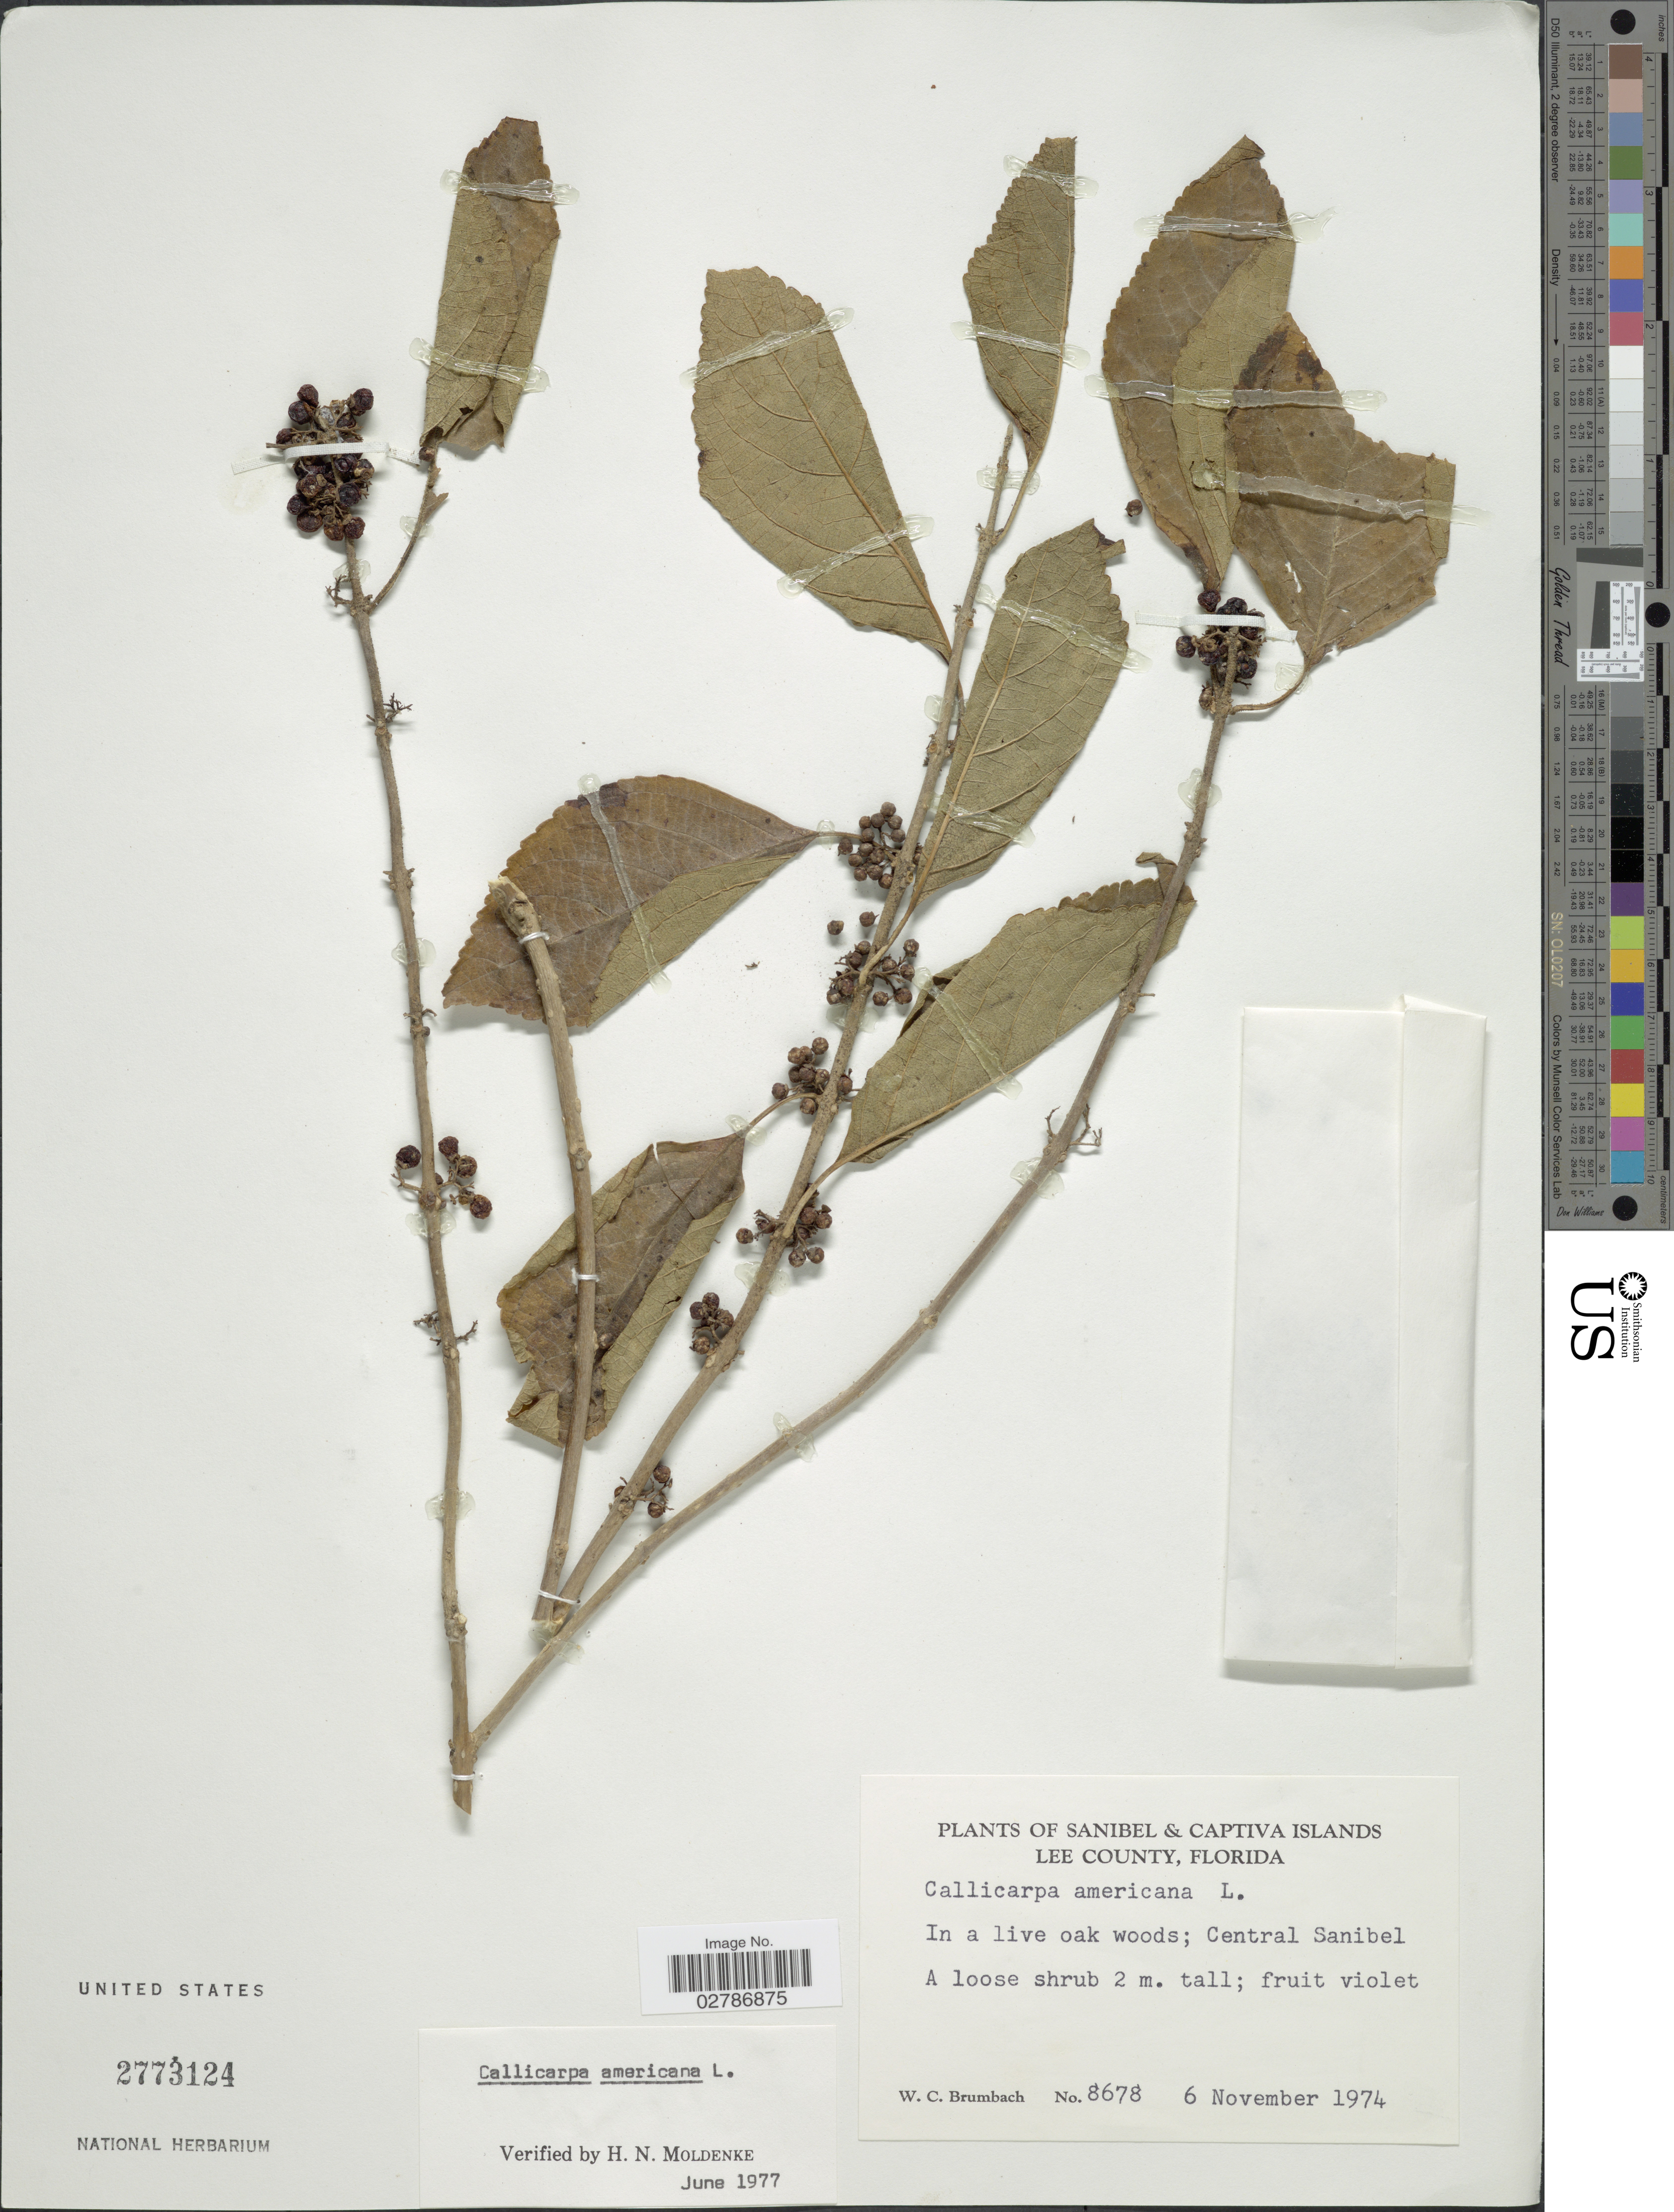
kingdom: Plantae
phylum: Tracheophyta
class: Magnoliopsida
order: Lamiales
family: Lamiaceae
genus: Callicarpa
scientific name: Callicarpa americana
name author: L.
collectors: W. C. Brumbach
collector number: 8678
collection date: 1974-11-06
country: United States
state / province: Florida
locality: Sanibel & Captiva Islands. Lee County. Central Sanibel.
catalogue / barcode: US 2773124